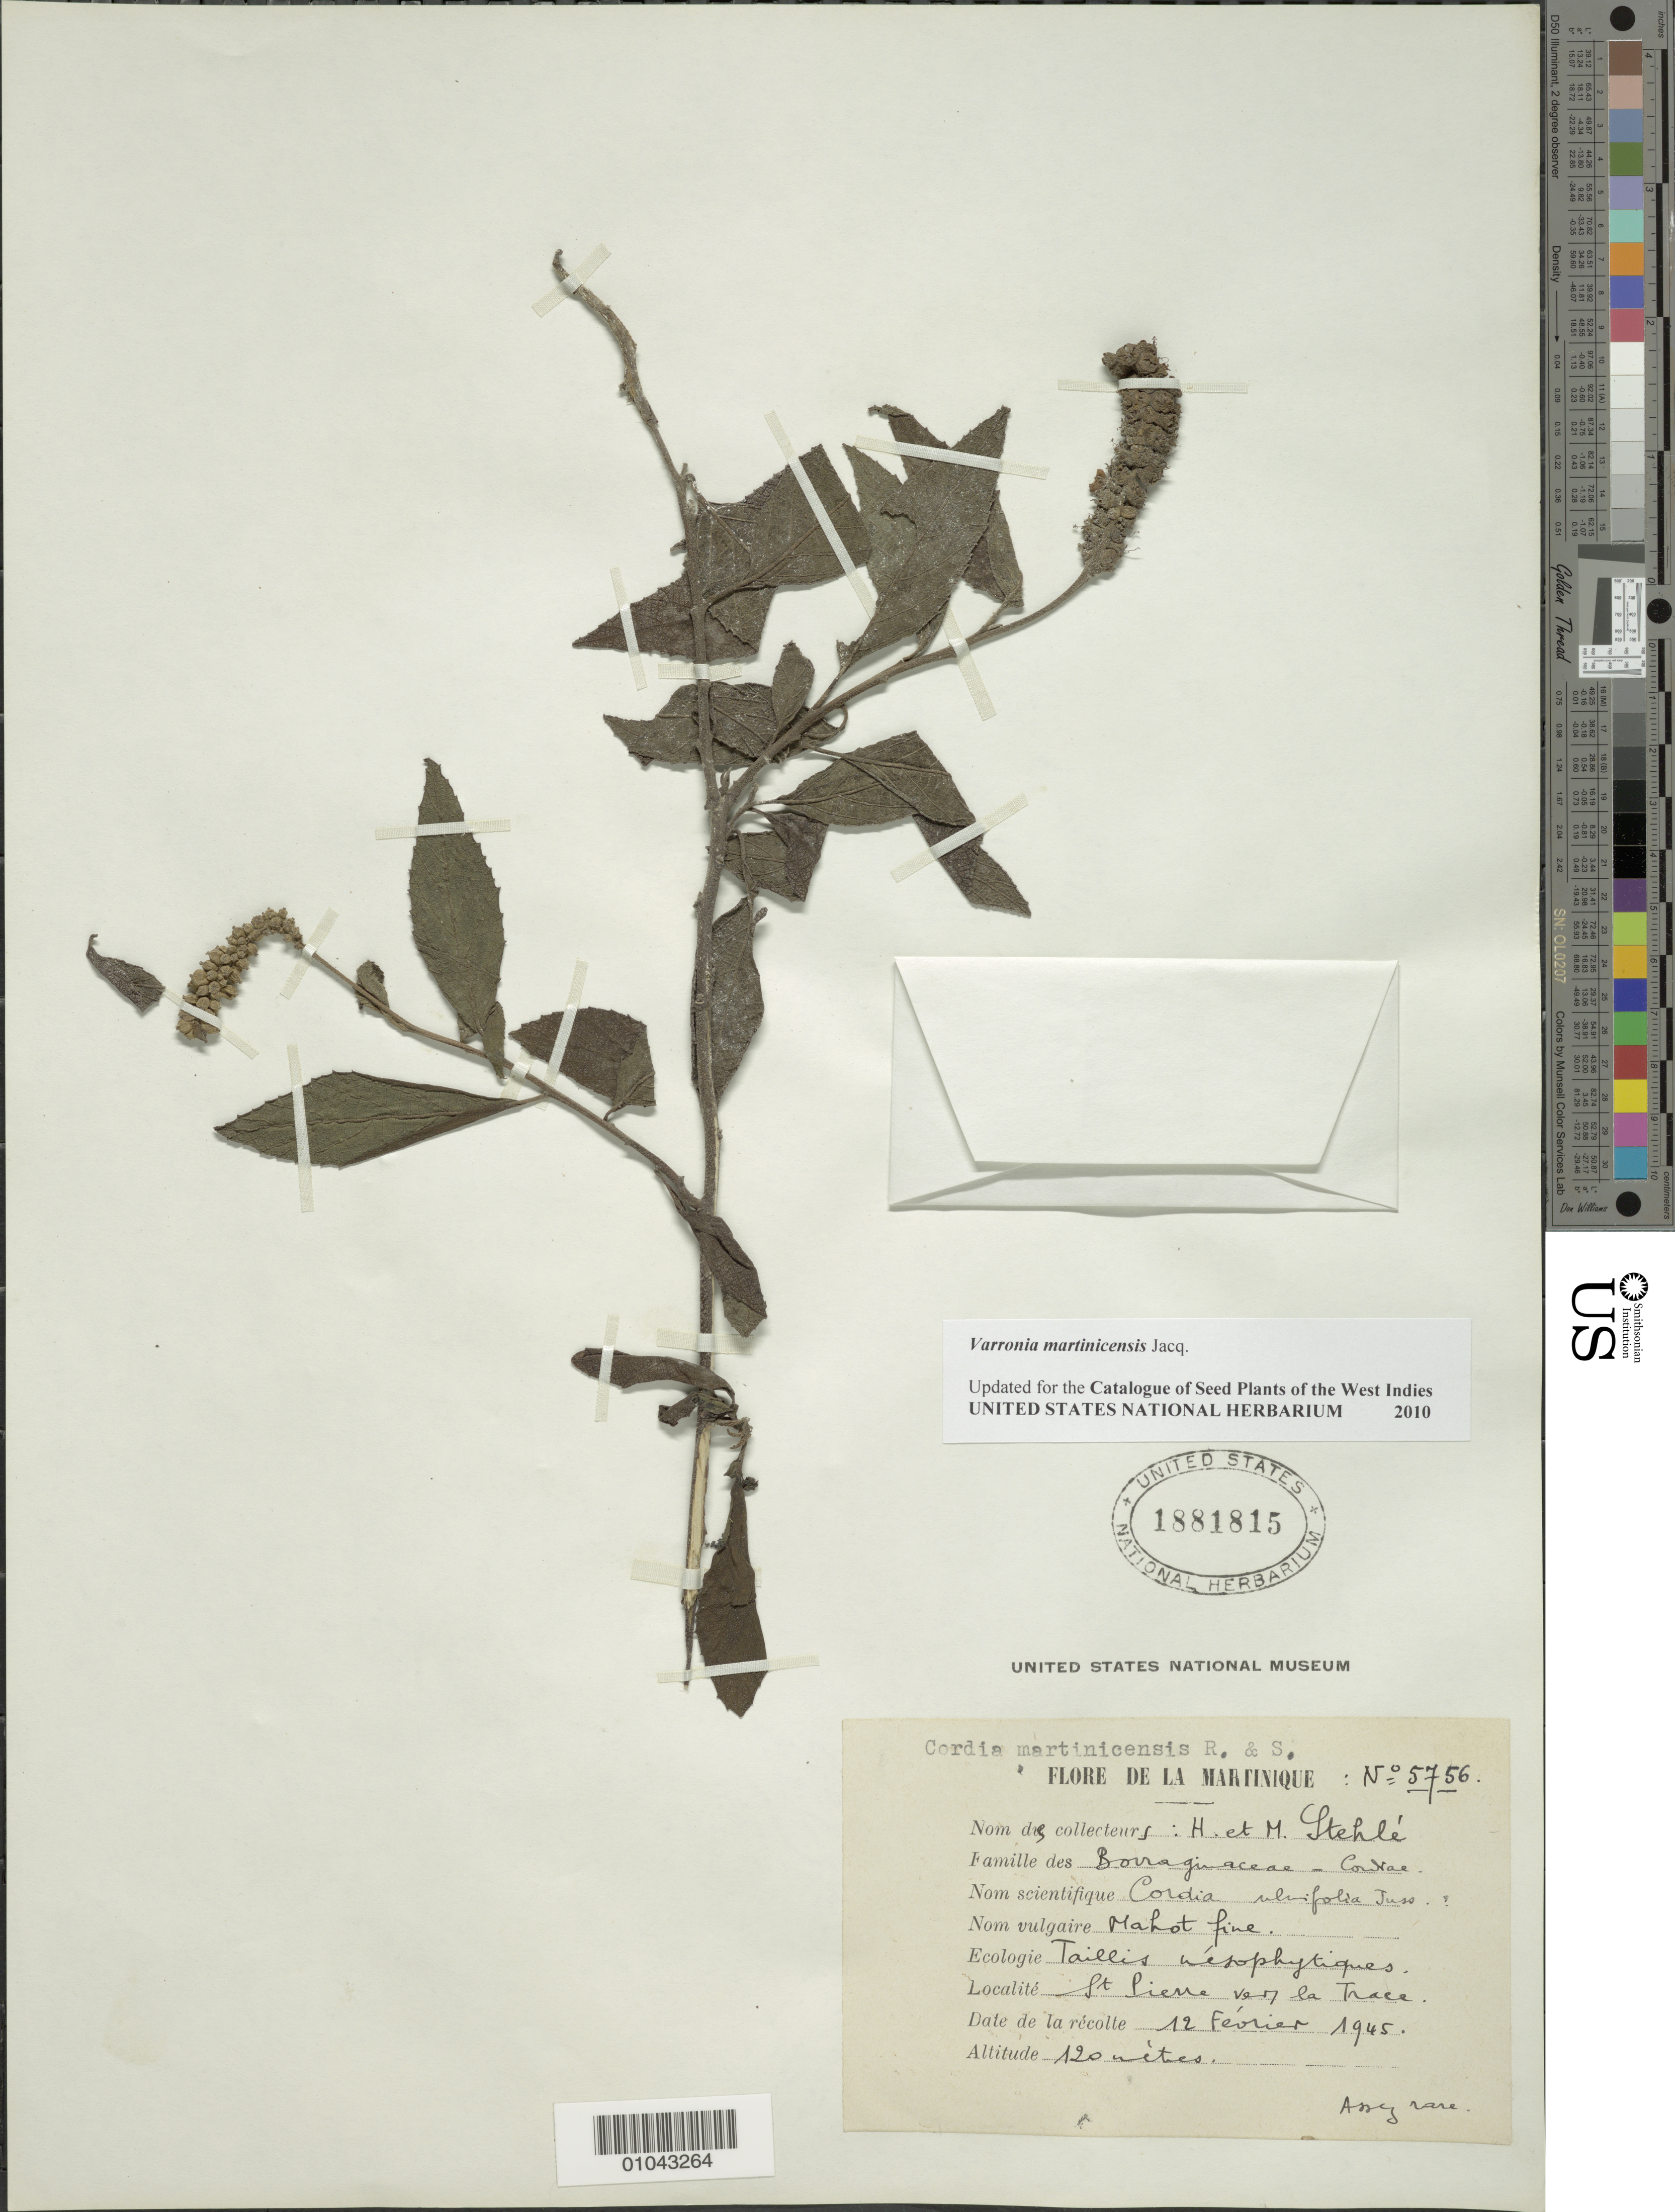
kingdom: Plantae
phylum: Tracheophyta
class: Magnoliopsida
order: Boraginales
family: Cordiaceae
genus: Varronia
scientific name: Varronia martinicensis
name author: Jacq.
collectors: H. Stehlé & M. Stehlé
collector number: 5756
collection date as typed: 12 Feb 1945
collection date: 1945-02-12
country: Martinique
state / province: Saint-Pierre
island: Martinique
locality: St. Pierre vers la Trace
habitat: Taillis mésophytiques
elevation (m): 120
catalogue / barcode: US 1881815